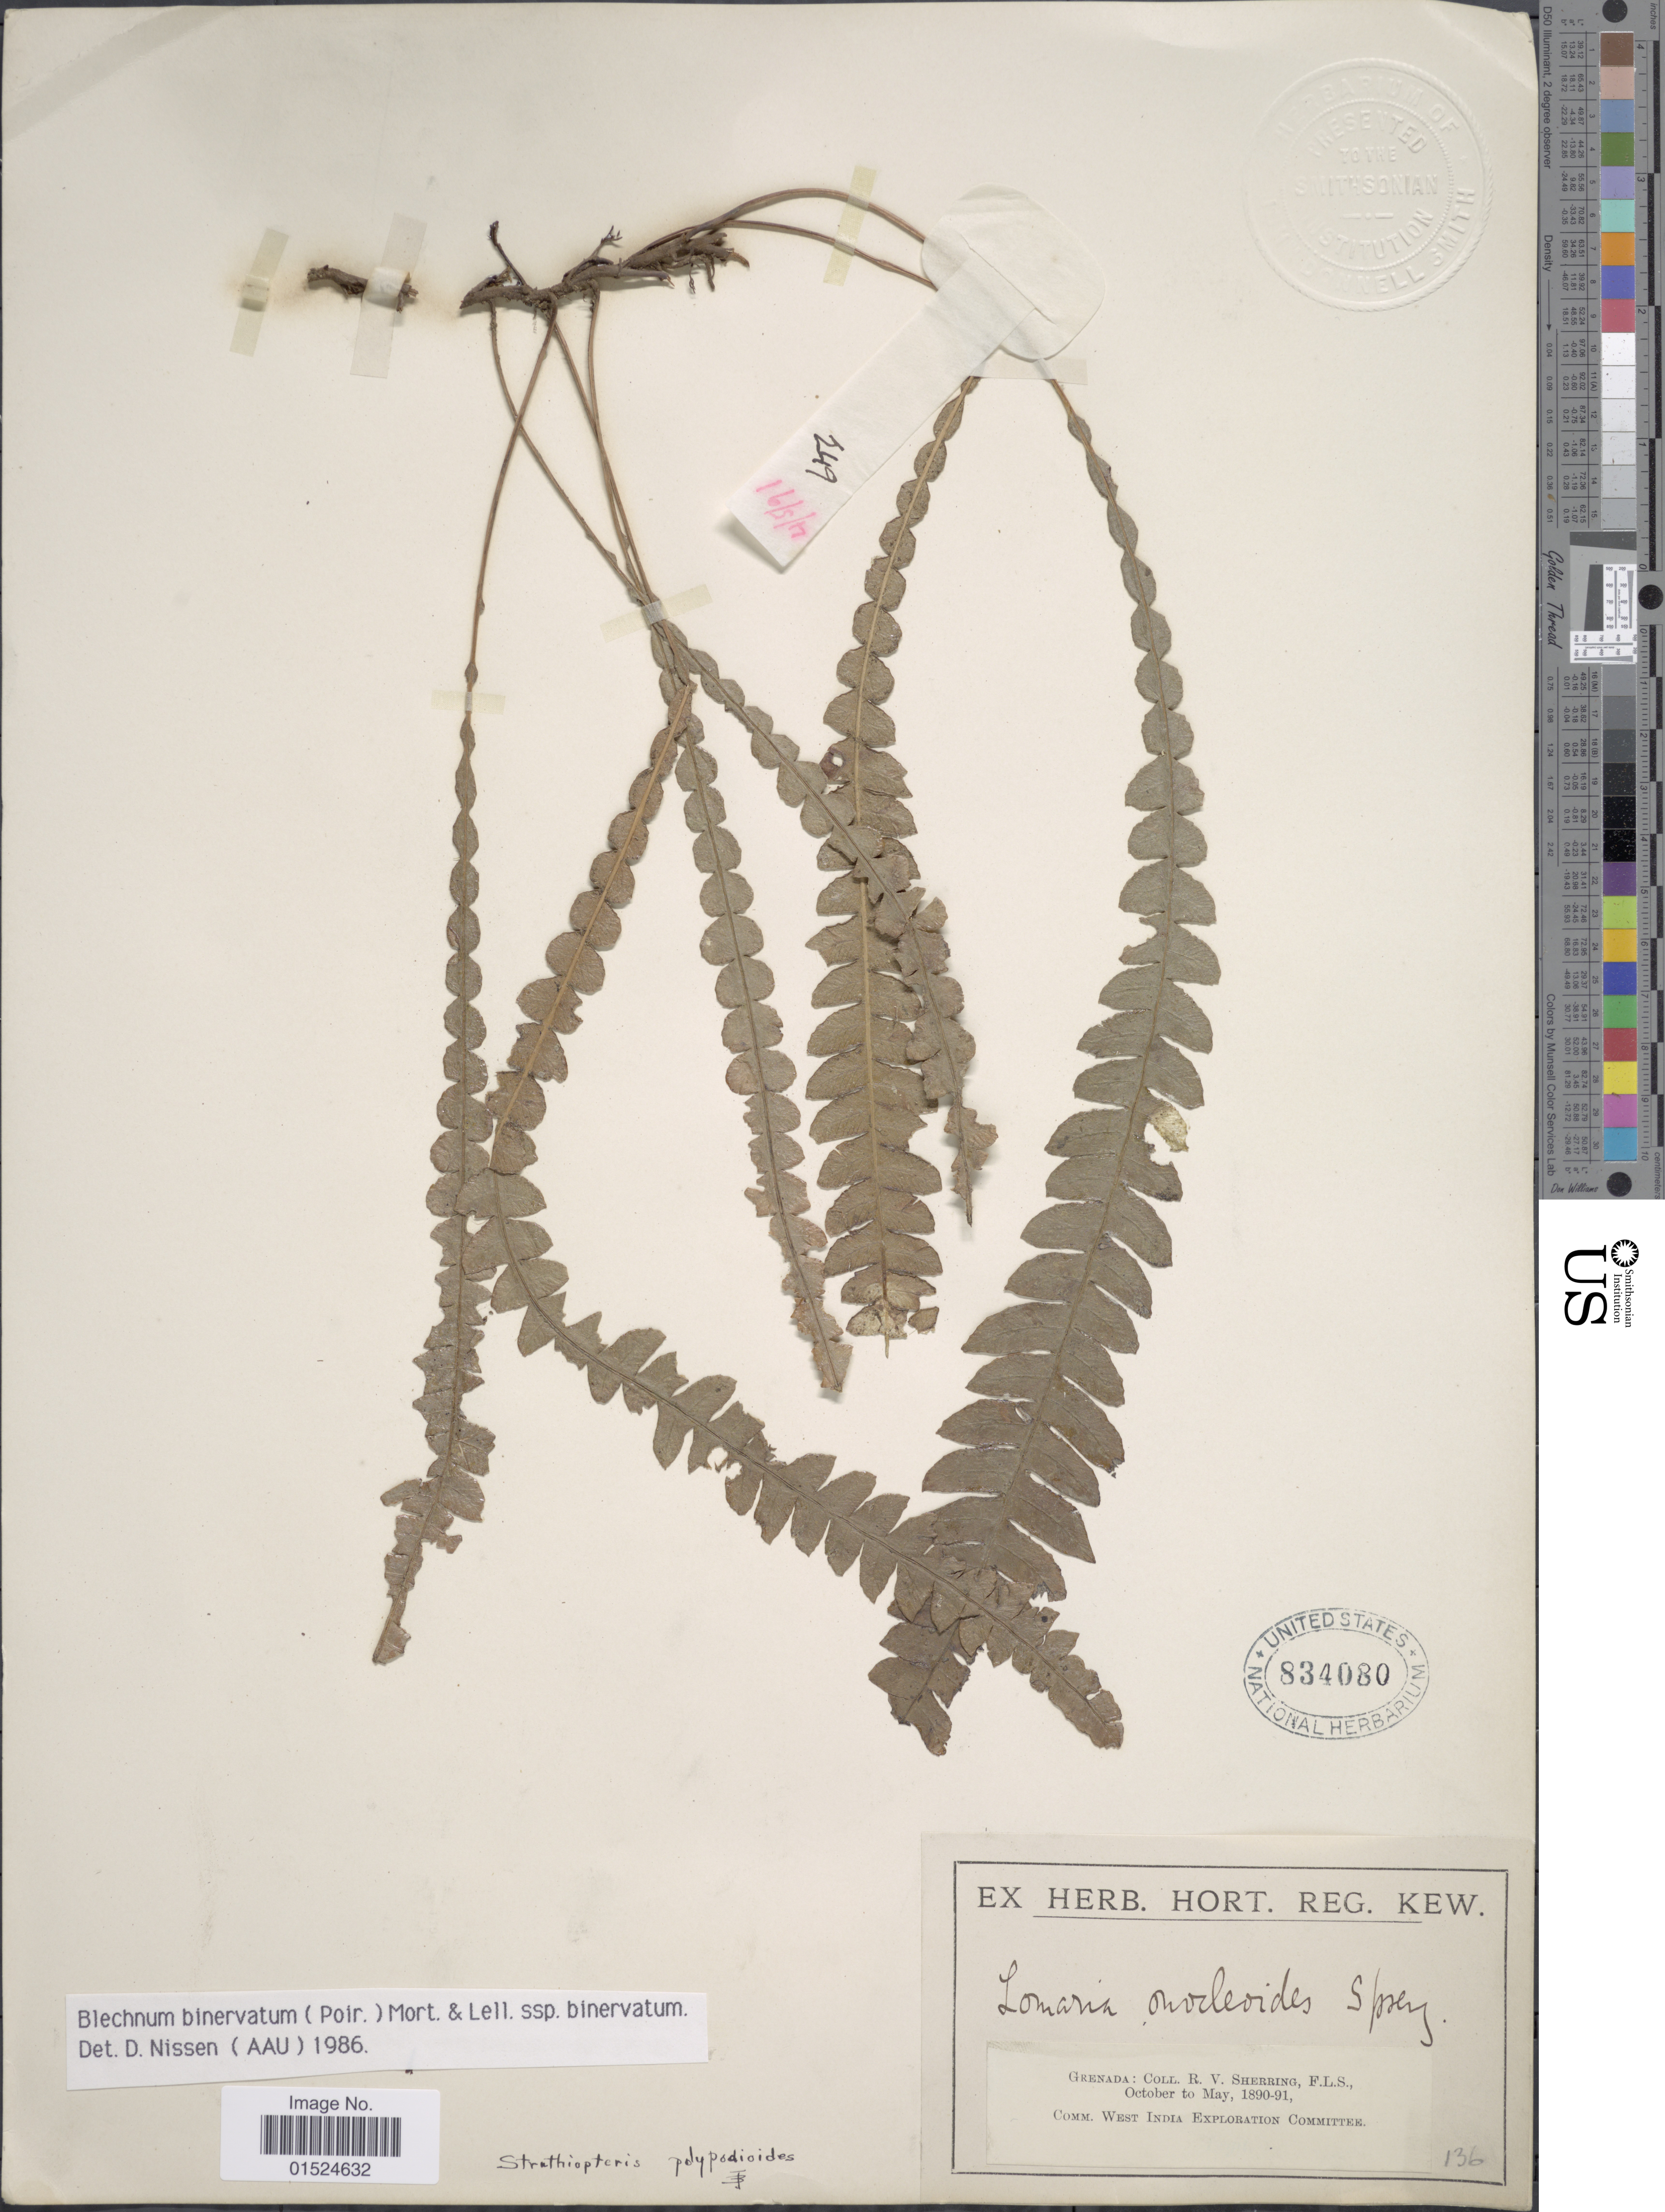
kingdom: Plantae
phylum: Tracheophyta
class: Polypodiopsida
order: Polypodiales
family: Blechnaceae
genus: Blechnum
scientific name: Blechnum binervatum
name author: (Poir.) C.V. Morton & Lellinger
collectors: R. Sherring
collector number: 136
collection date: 1890-10/1891-05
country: Grenada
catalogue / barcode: US 834080